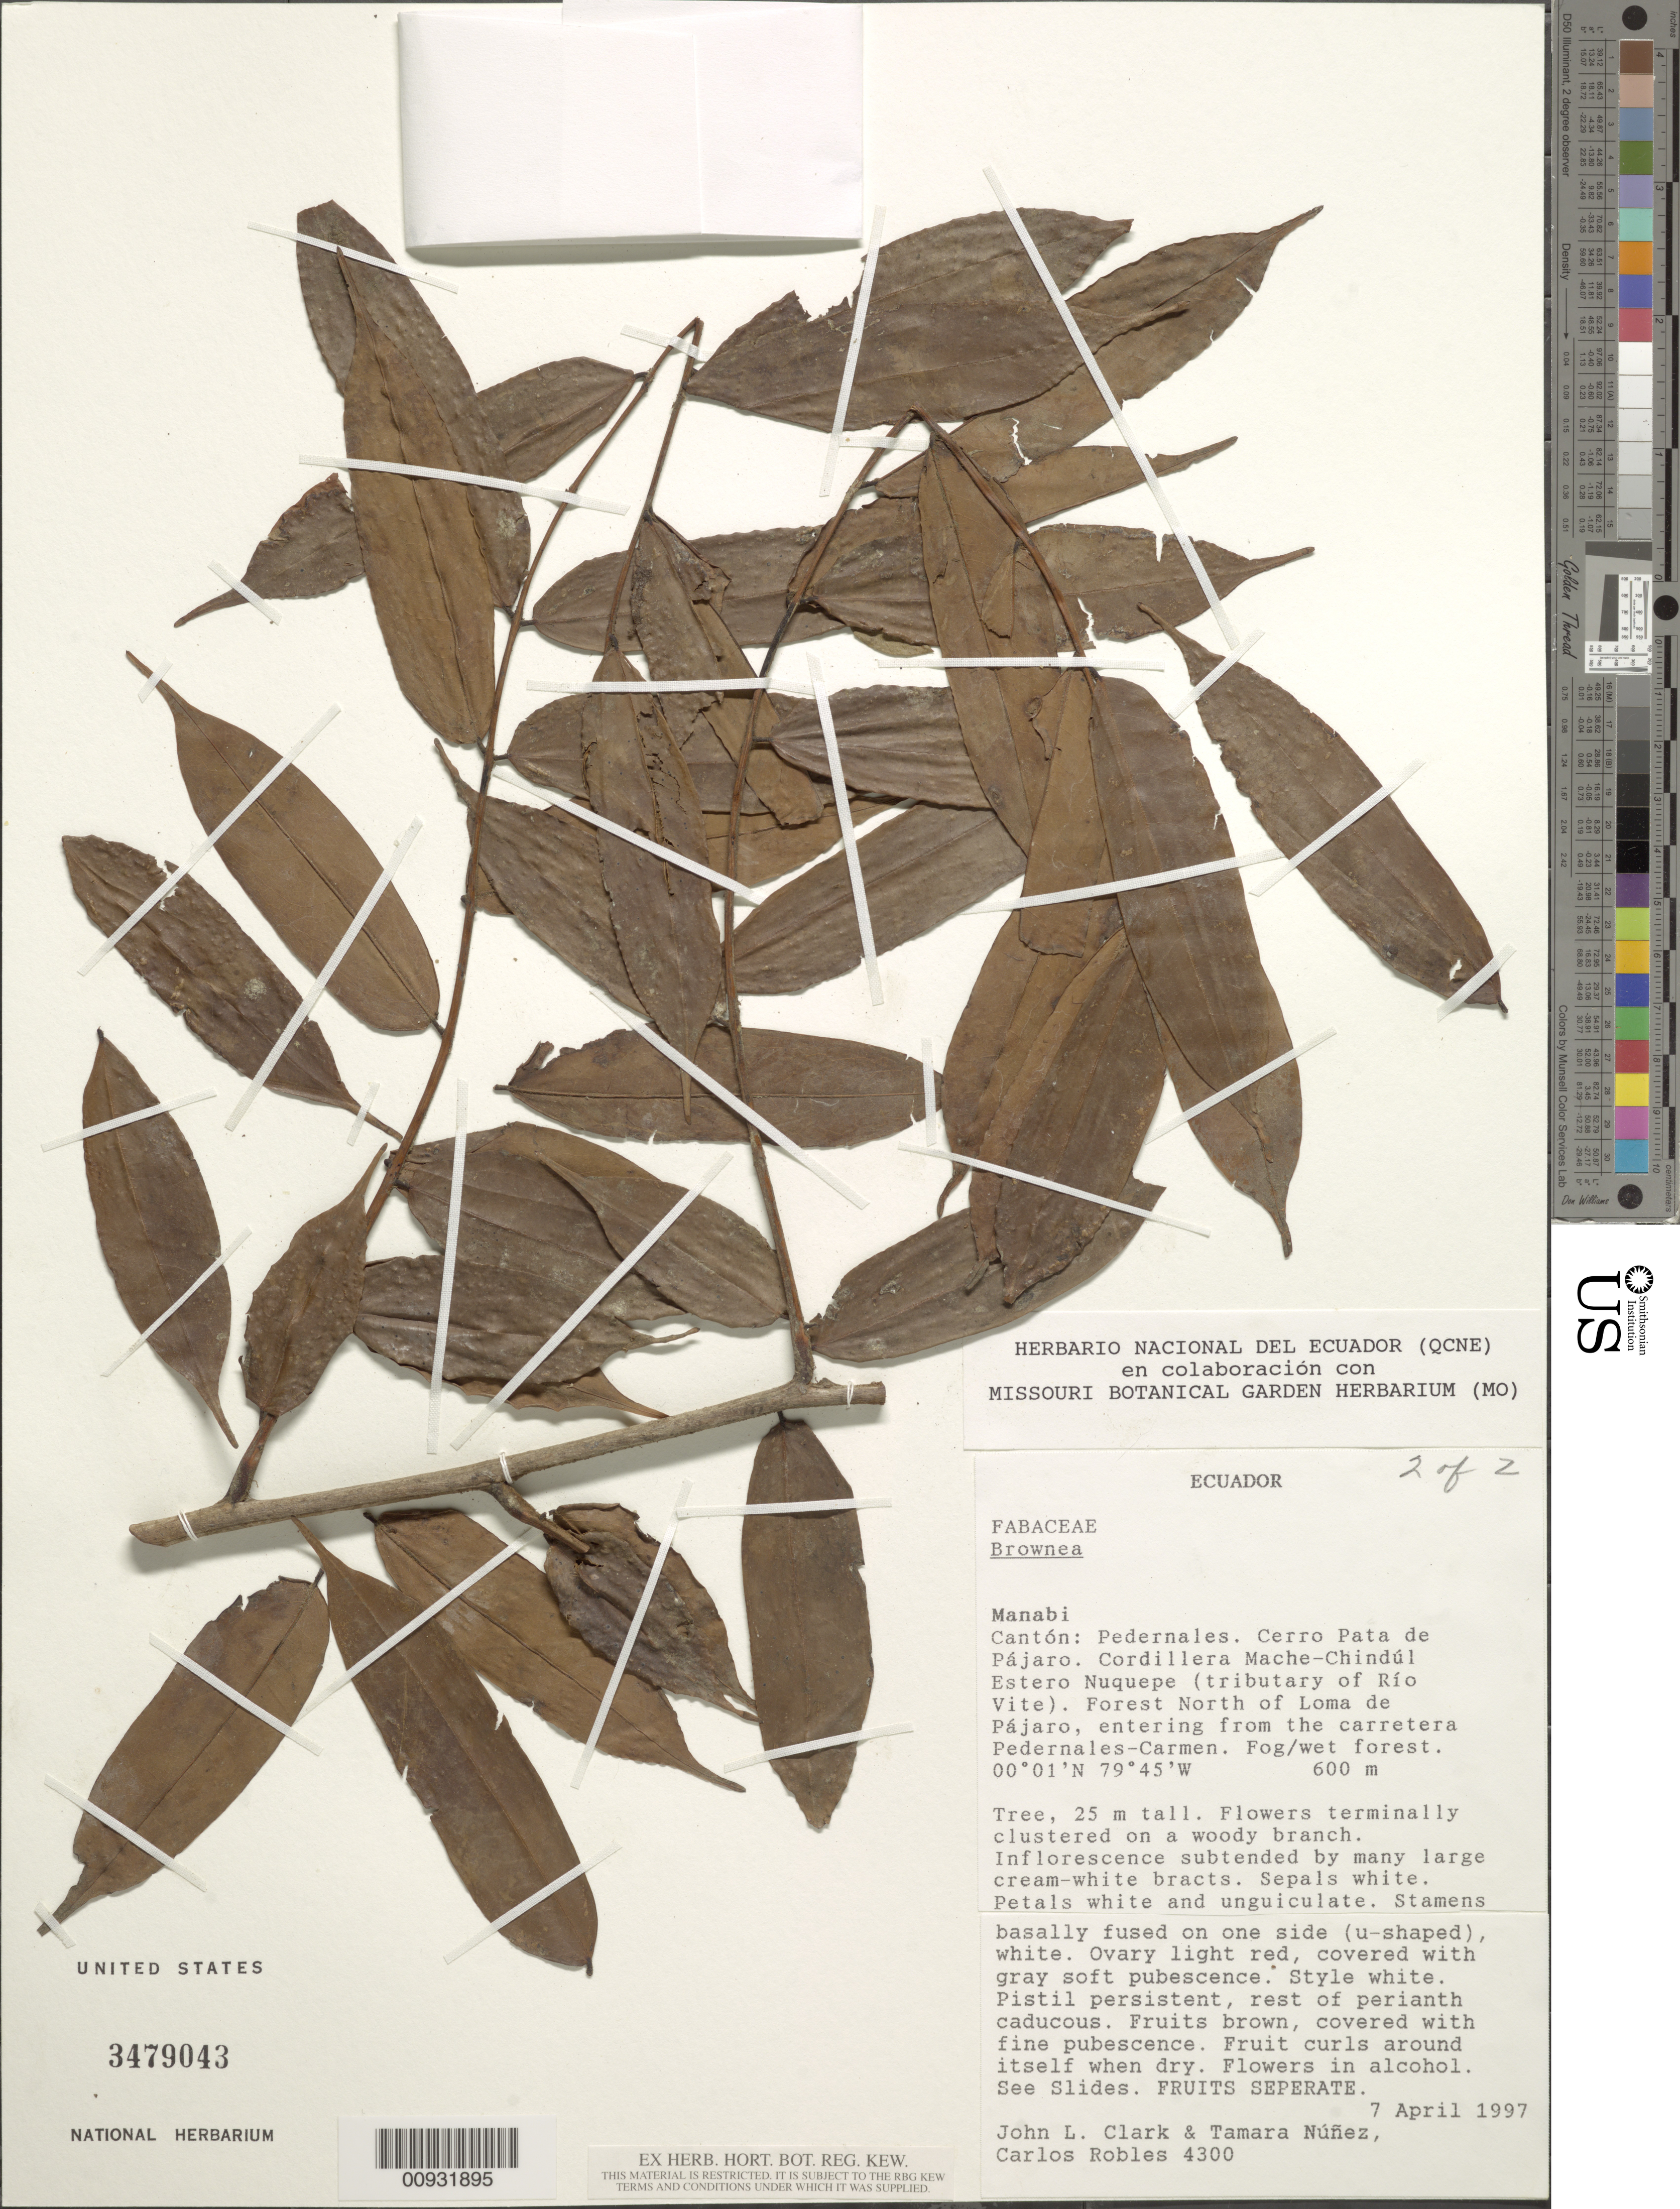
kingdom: Plantae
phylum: Tracheophyta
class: Magnoliopsida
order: Fabales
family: Fabaceae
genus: Brownea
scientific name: Brownea grandiceps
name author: Jacq.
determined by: Santos-Silva, J.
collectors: J. L. Clark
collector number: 4300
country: Ecuador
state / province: Manabí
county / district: Pedernales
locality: Cerro Pata de Pajaro, Cordillera Mache-Chindul Estero Nuquepe, N of Lama de Pajaro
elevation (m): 600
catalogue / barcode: US 3479043